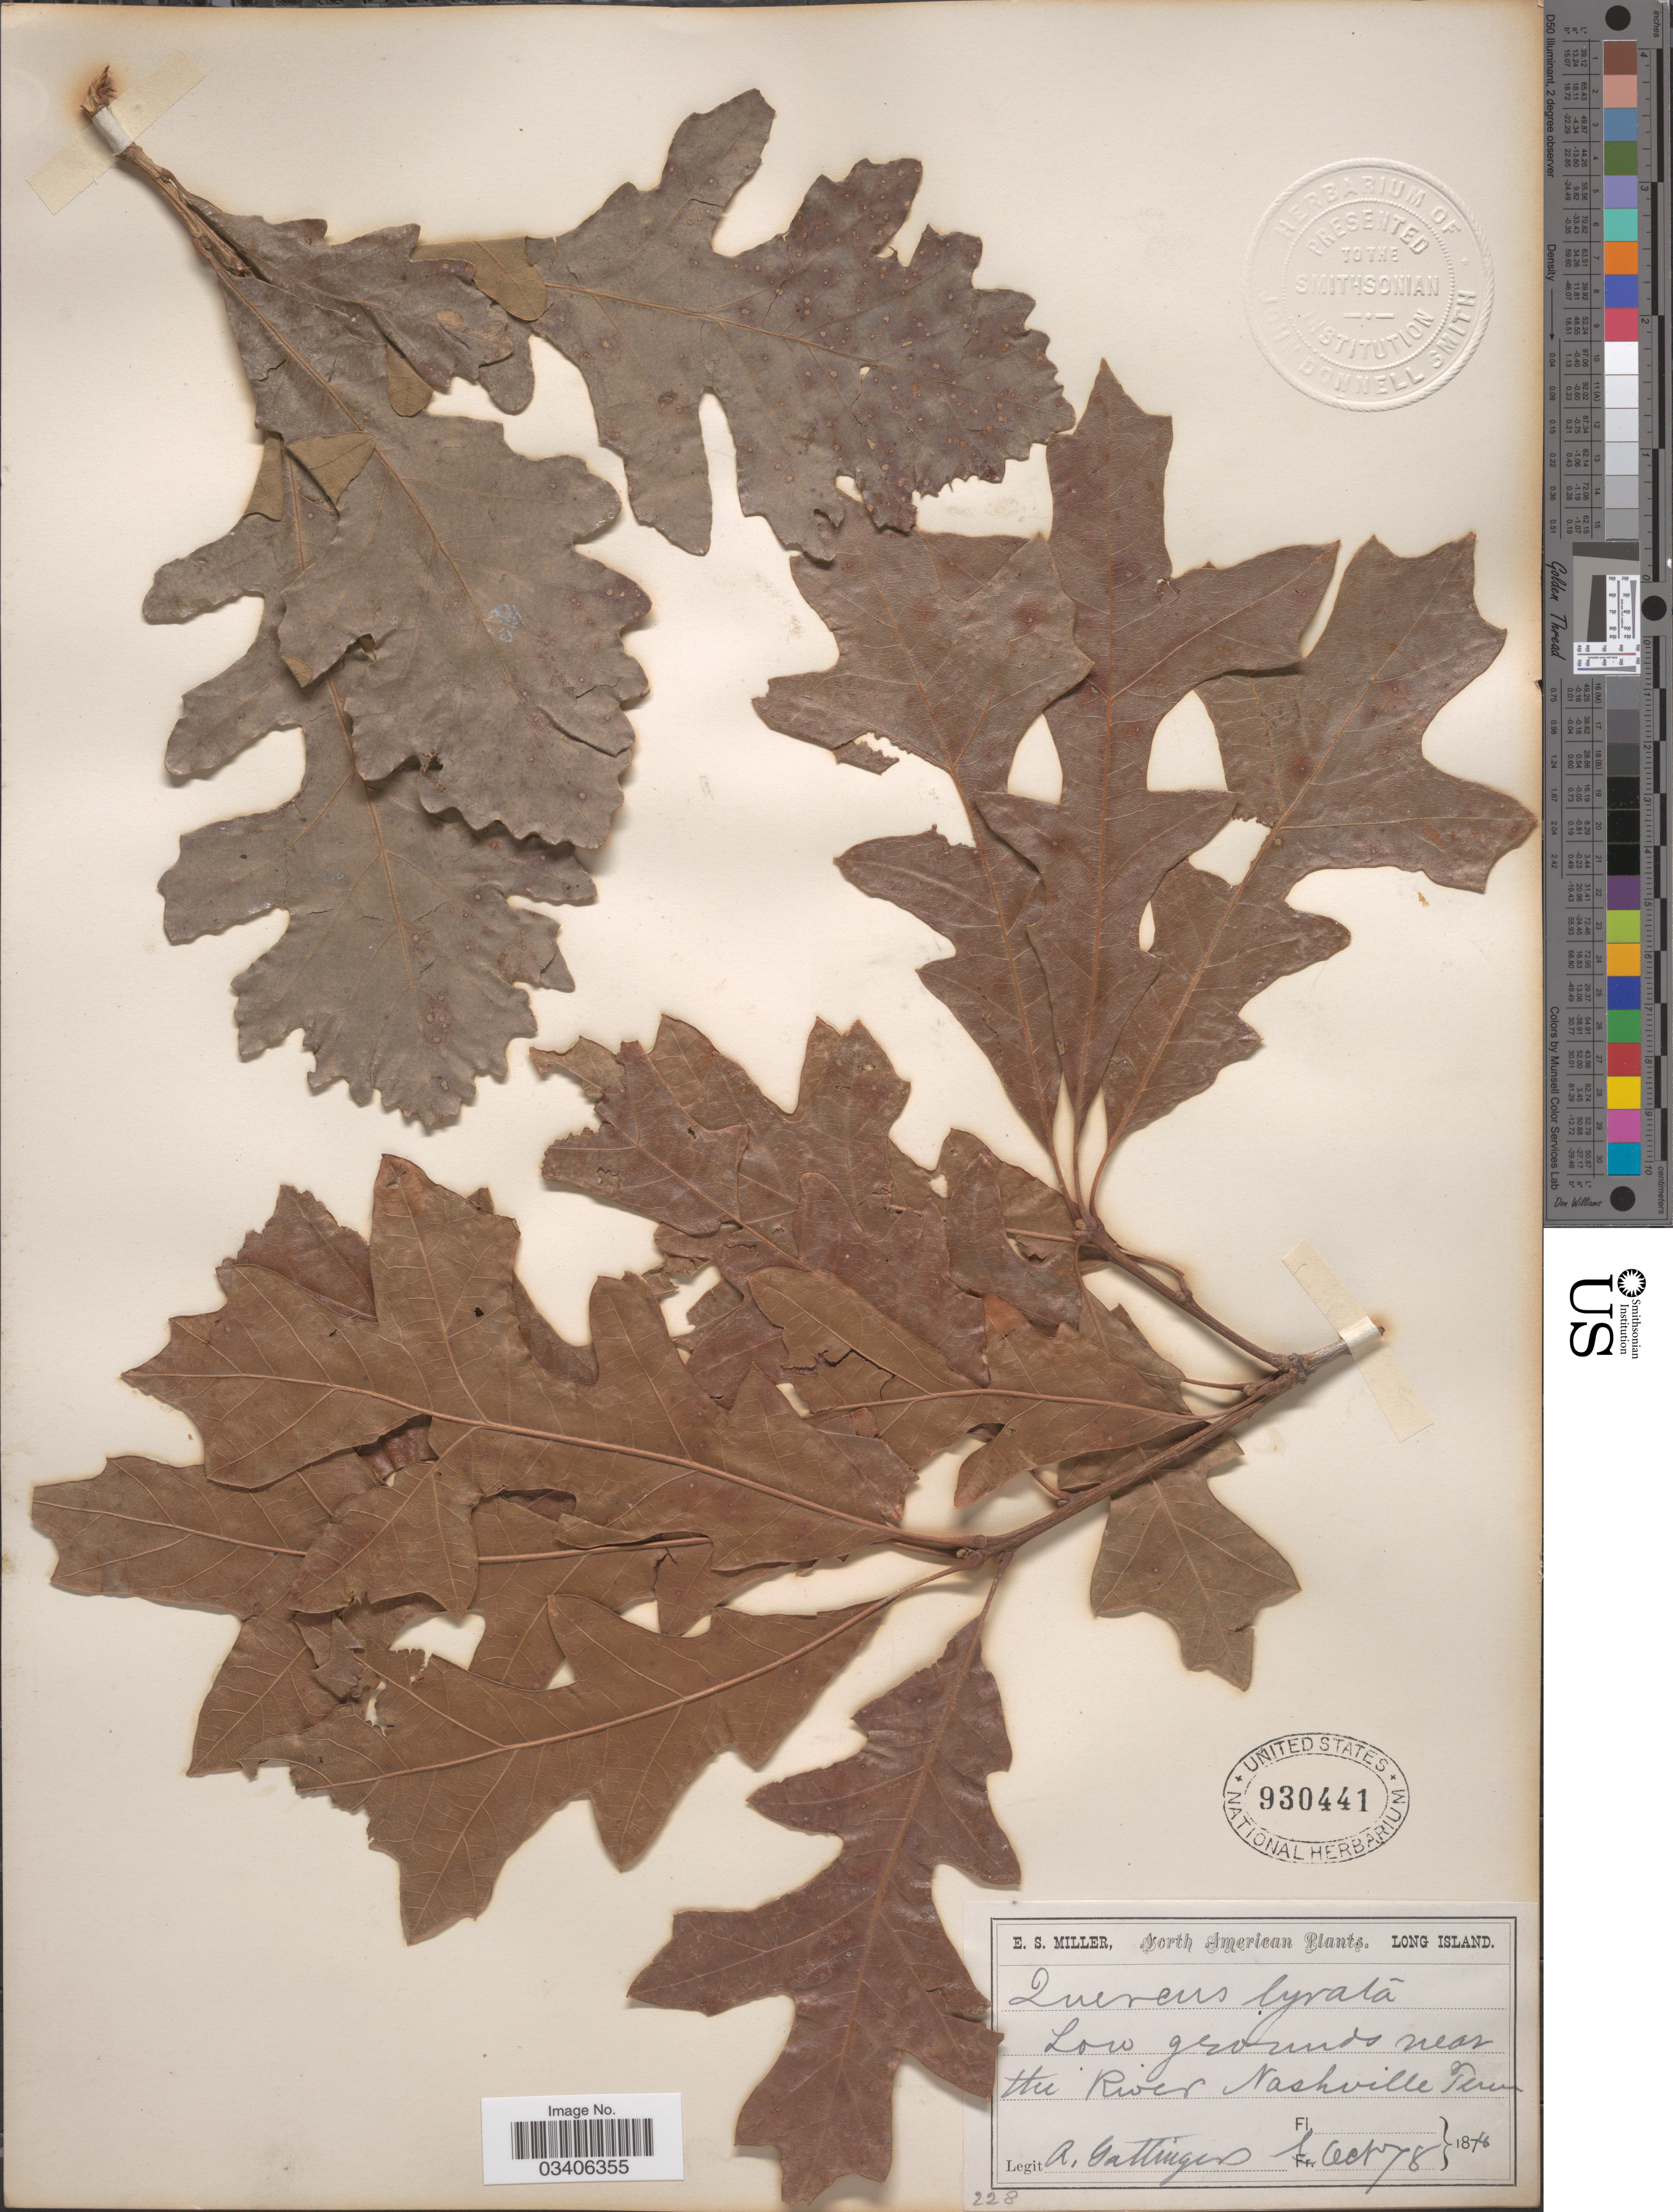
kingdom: Plantae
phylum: Tracheophyta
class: Magnoliopsida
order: Fagales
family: Fagaceae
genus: Quercus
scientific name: Quercus lyrata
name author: Walter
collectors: A. Gattinger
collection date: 1878-10-08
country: United States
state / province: Tennessee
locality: Low grounds near the River Nashville.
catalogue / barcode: US 930441